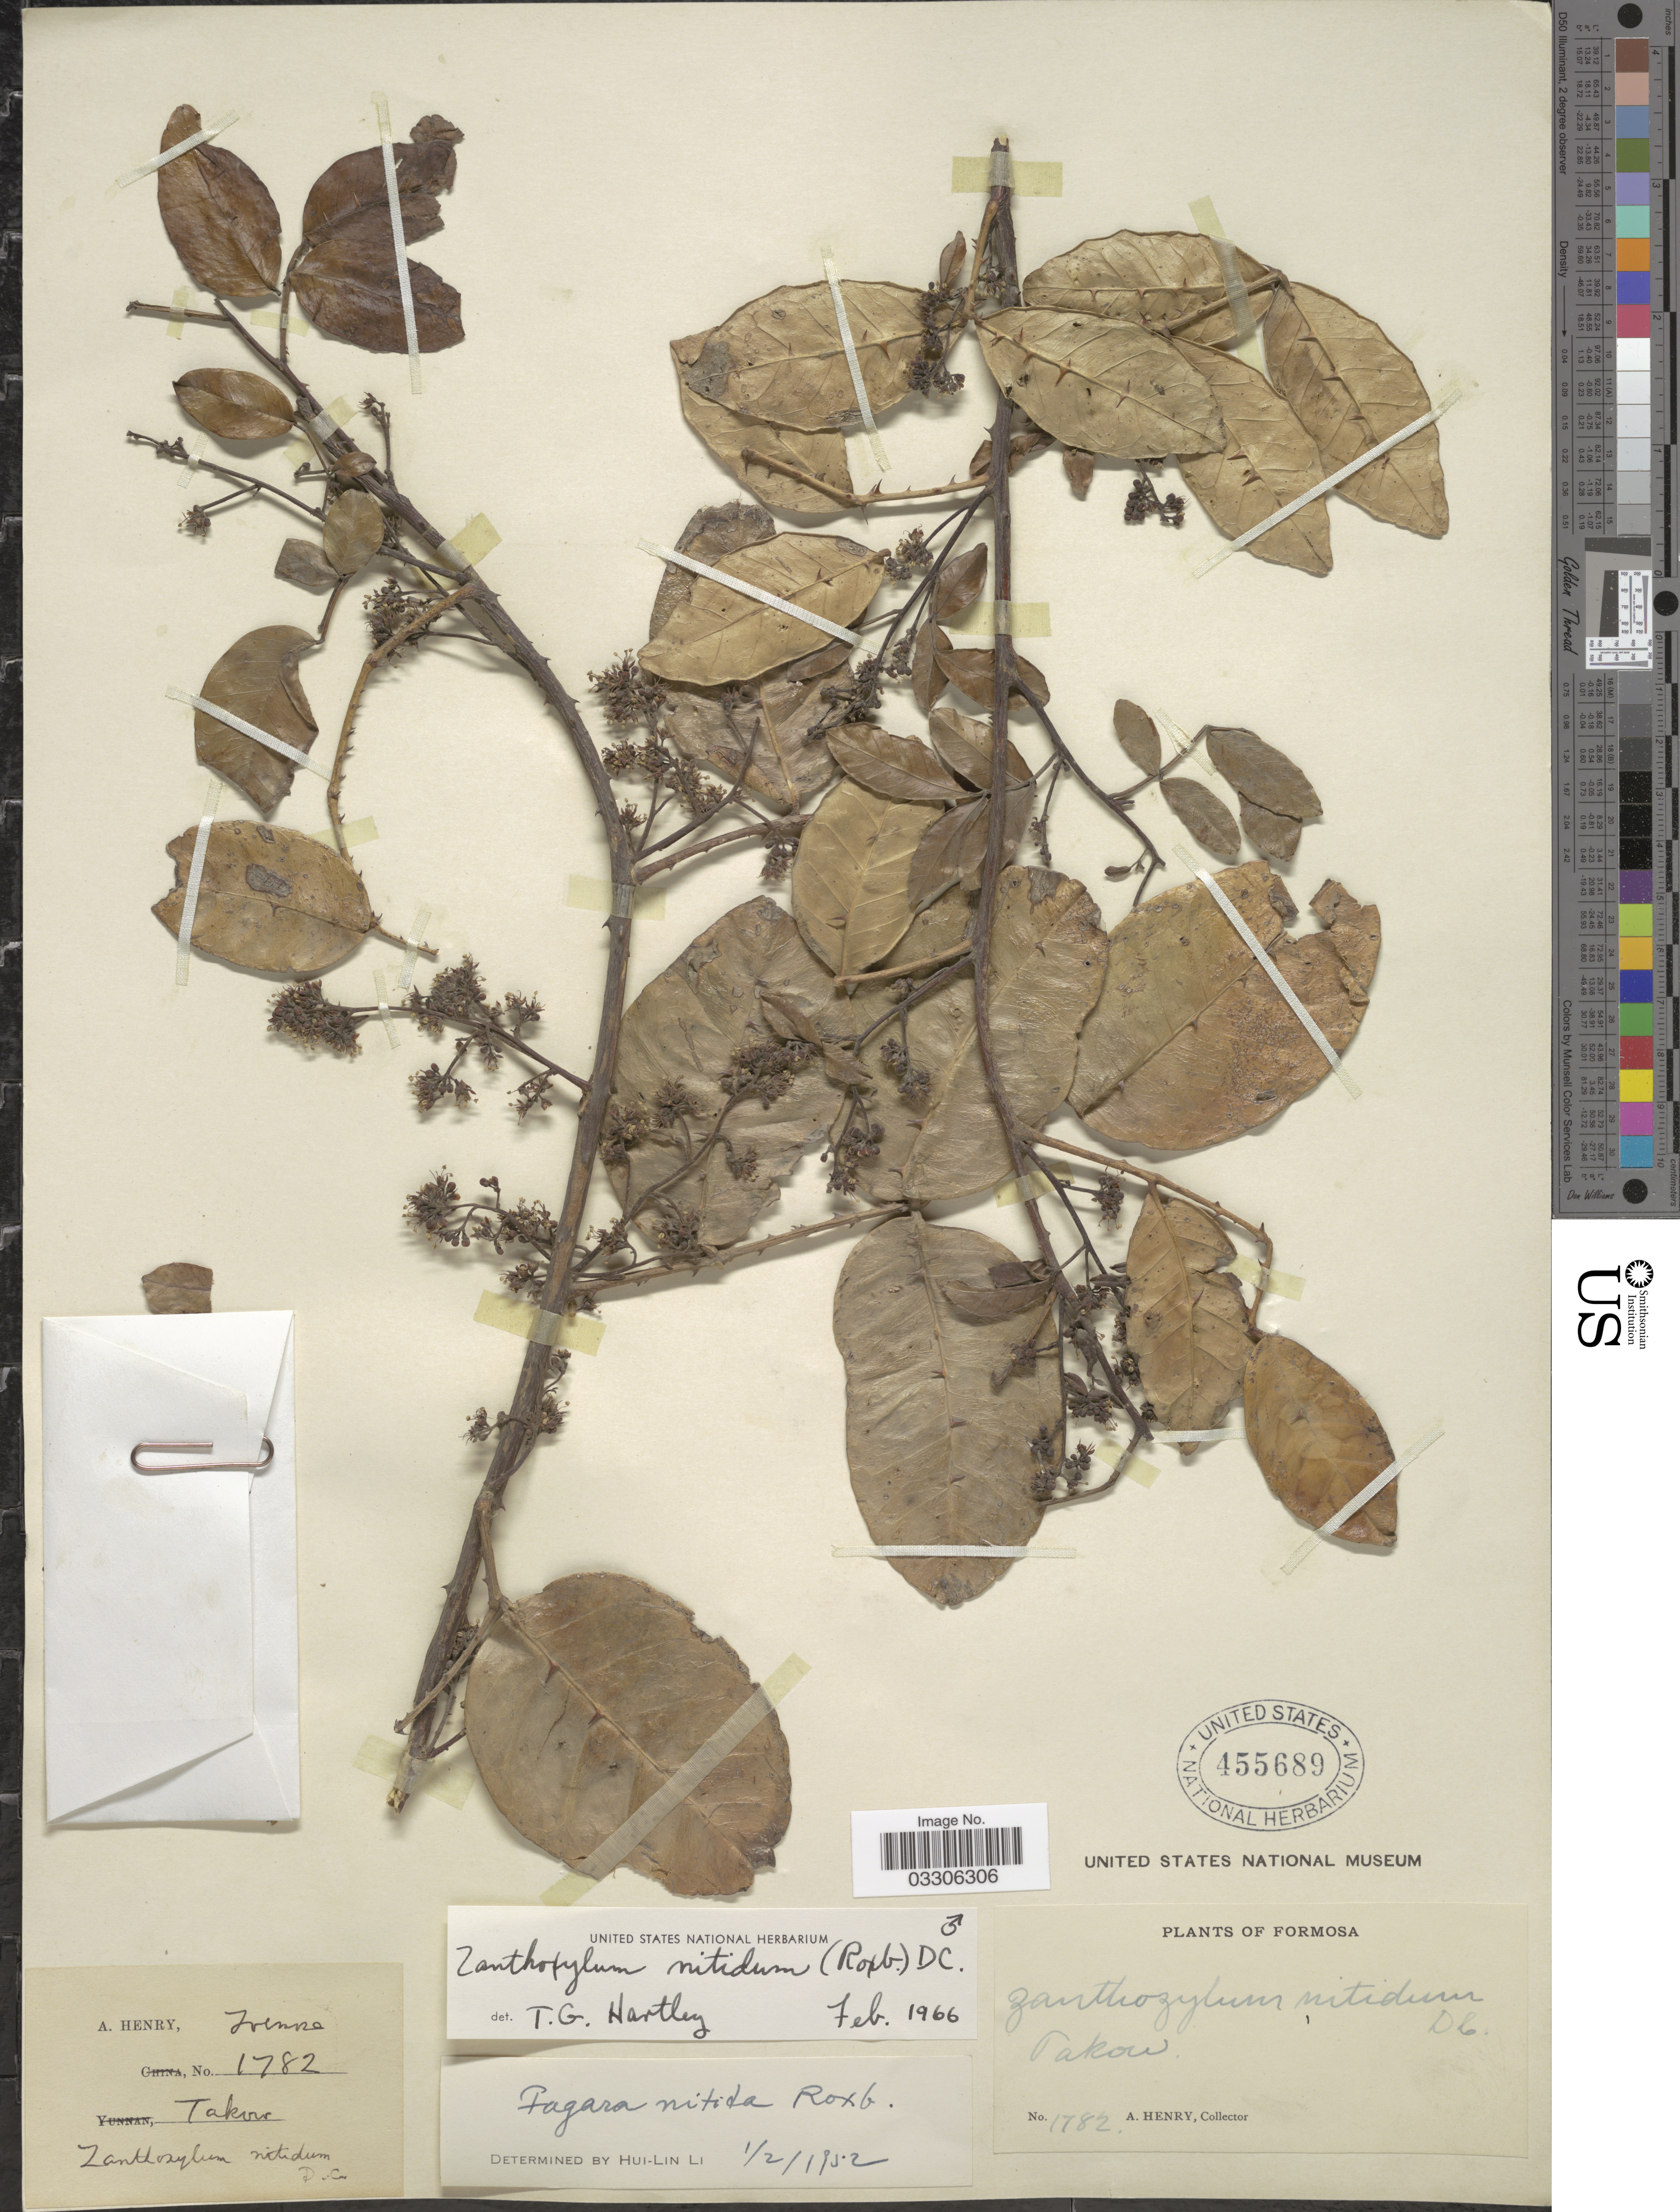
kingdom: Plantae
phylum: Tracheophyta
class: Magnoliopsida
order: Sapindales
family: Rutaceae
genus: Zanthoxylum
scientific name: Zanthoxylum nitidum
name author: Bunge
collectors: A. Henry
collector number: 1782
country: Taiwan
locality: Formosa. Takow.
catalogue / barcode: US 455689